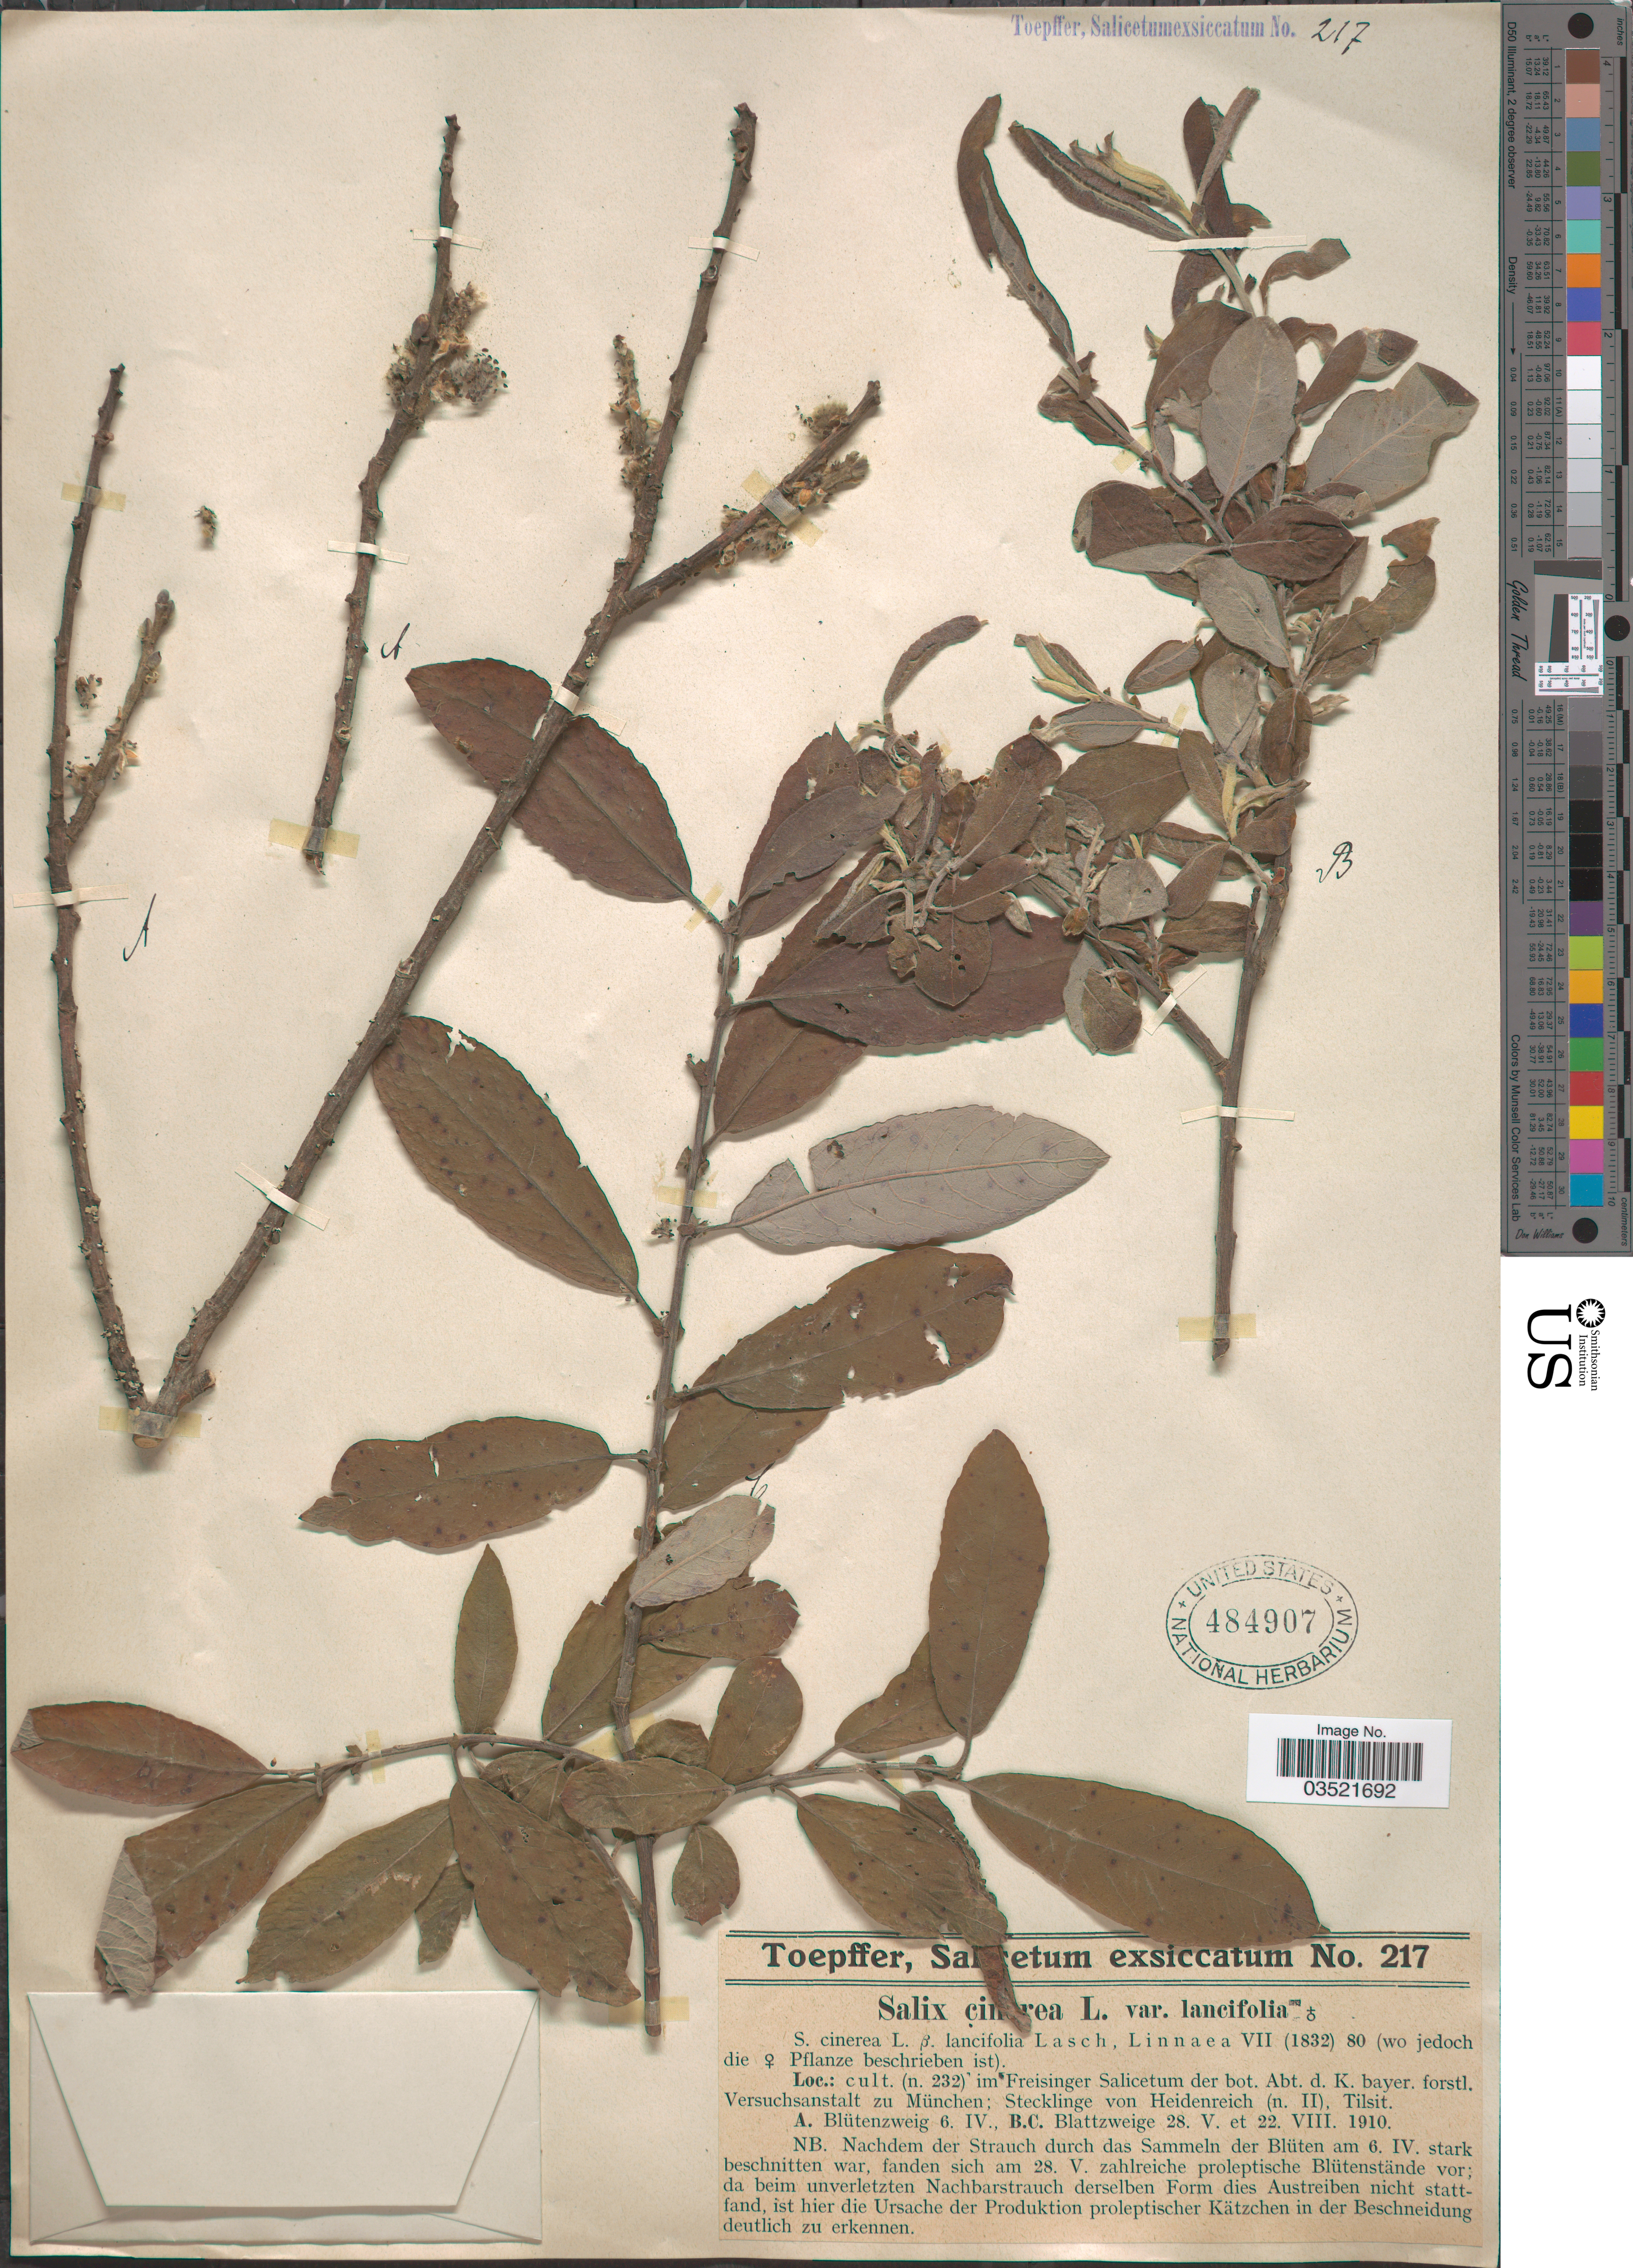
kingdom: Plantae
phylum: Tracheophyta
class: Magnoliopsida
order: Malpighiales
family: Salicaceae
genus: Salix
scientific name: Salix cinerea var. lancifolia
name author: Lasch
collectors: A. Toepffer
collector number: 217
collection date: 1910-04-06/1910-08-22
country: Germany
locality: Cult. (n. 232) im Freisinger Salicetum der bot. Abt. d. K. bayer. forstl. Versuchsanstalt zu München; Stecklinge von Heidenreich (n. II), Tilsit.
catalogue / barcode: US 484907